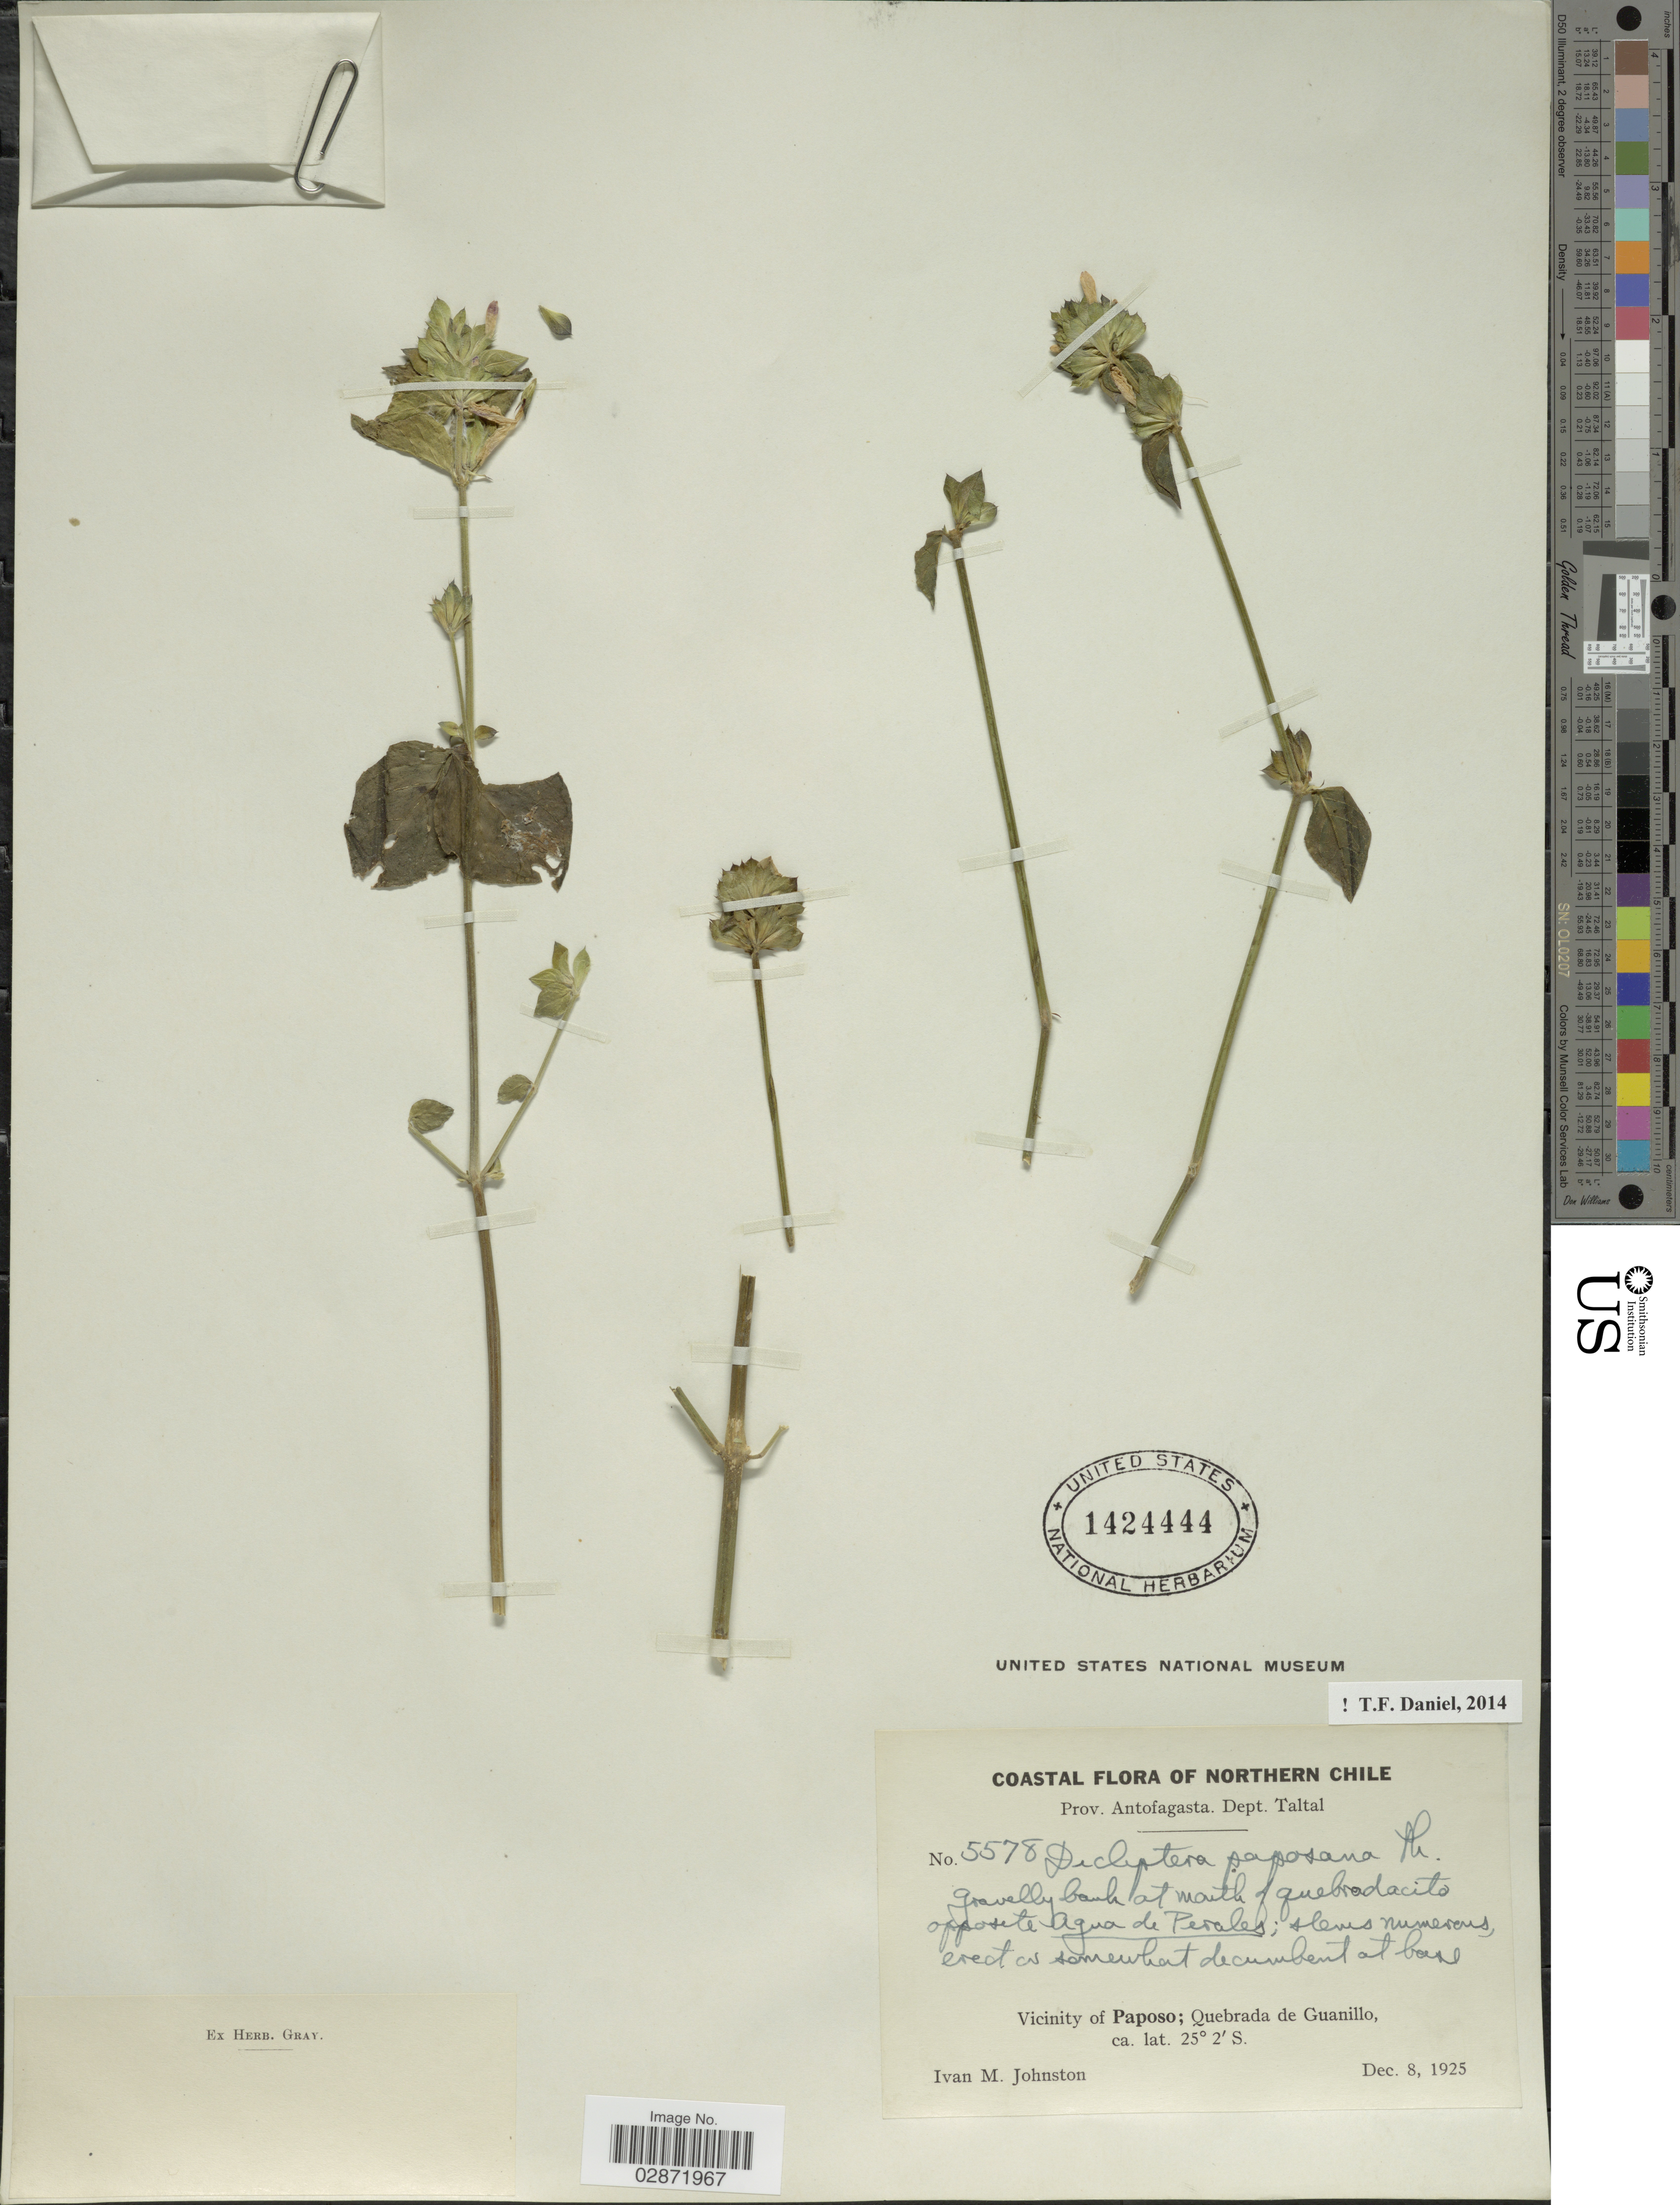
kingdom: Plantae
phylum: Tracheophyta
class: Magnoliopsida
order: Lamiales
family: Acanthaceae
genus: Dicliptera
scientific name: Dicliptera paposana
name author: Phil.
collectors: I.M. Johnston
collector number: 5578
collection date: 1925-12-08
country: Chile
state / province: Antofagasta (II)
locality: Northern Chile. Prov. Antofagasta. Dept. Taltal. Vicinity of Paposo; Quebrada de Guanillo.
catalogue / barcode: US 1424444